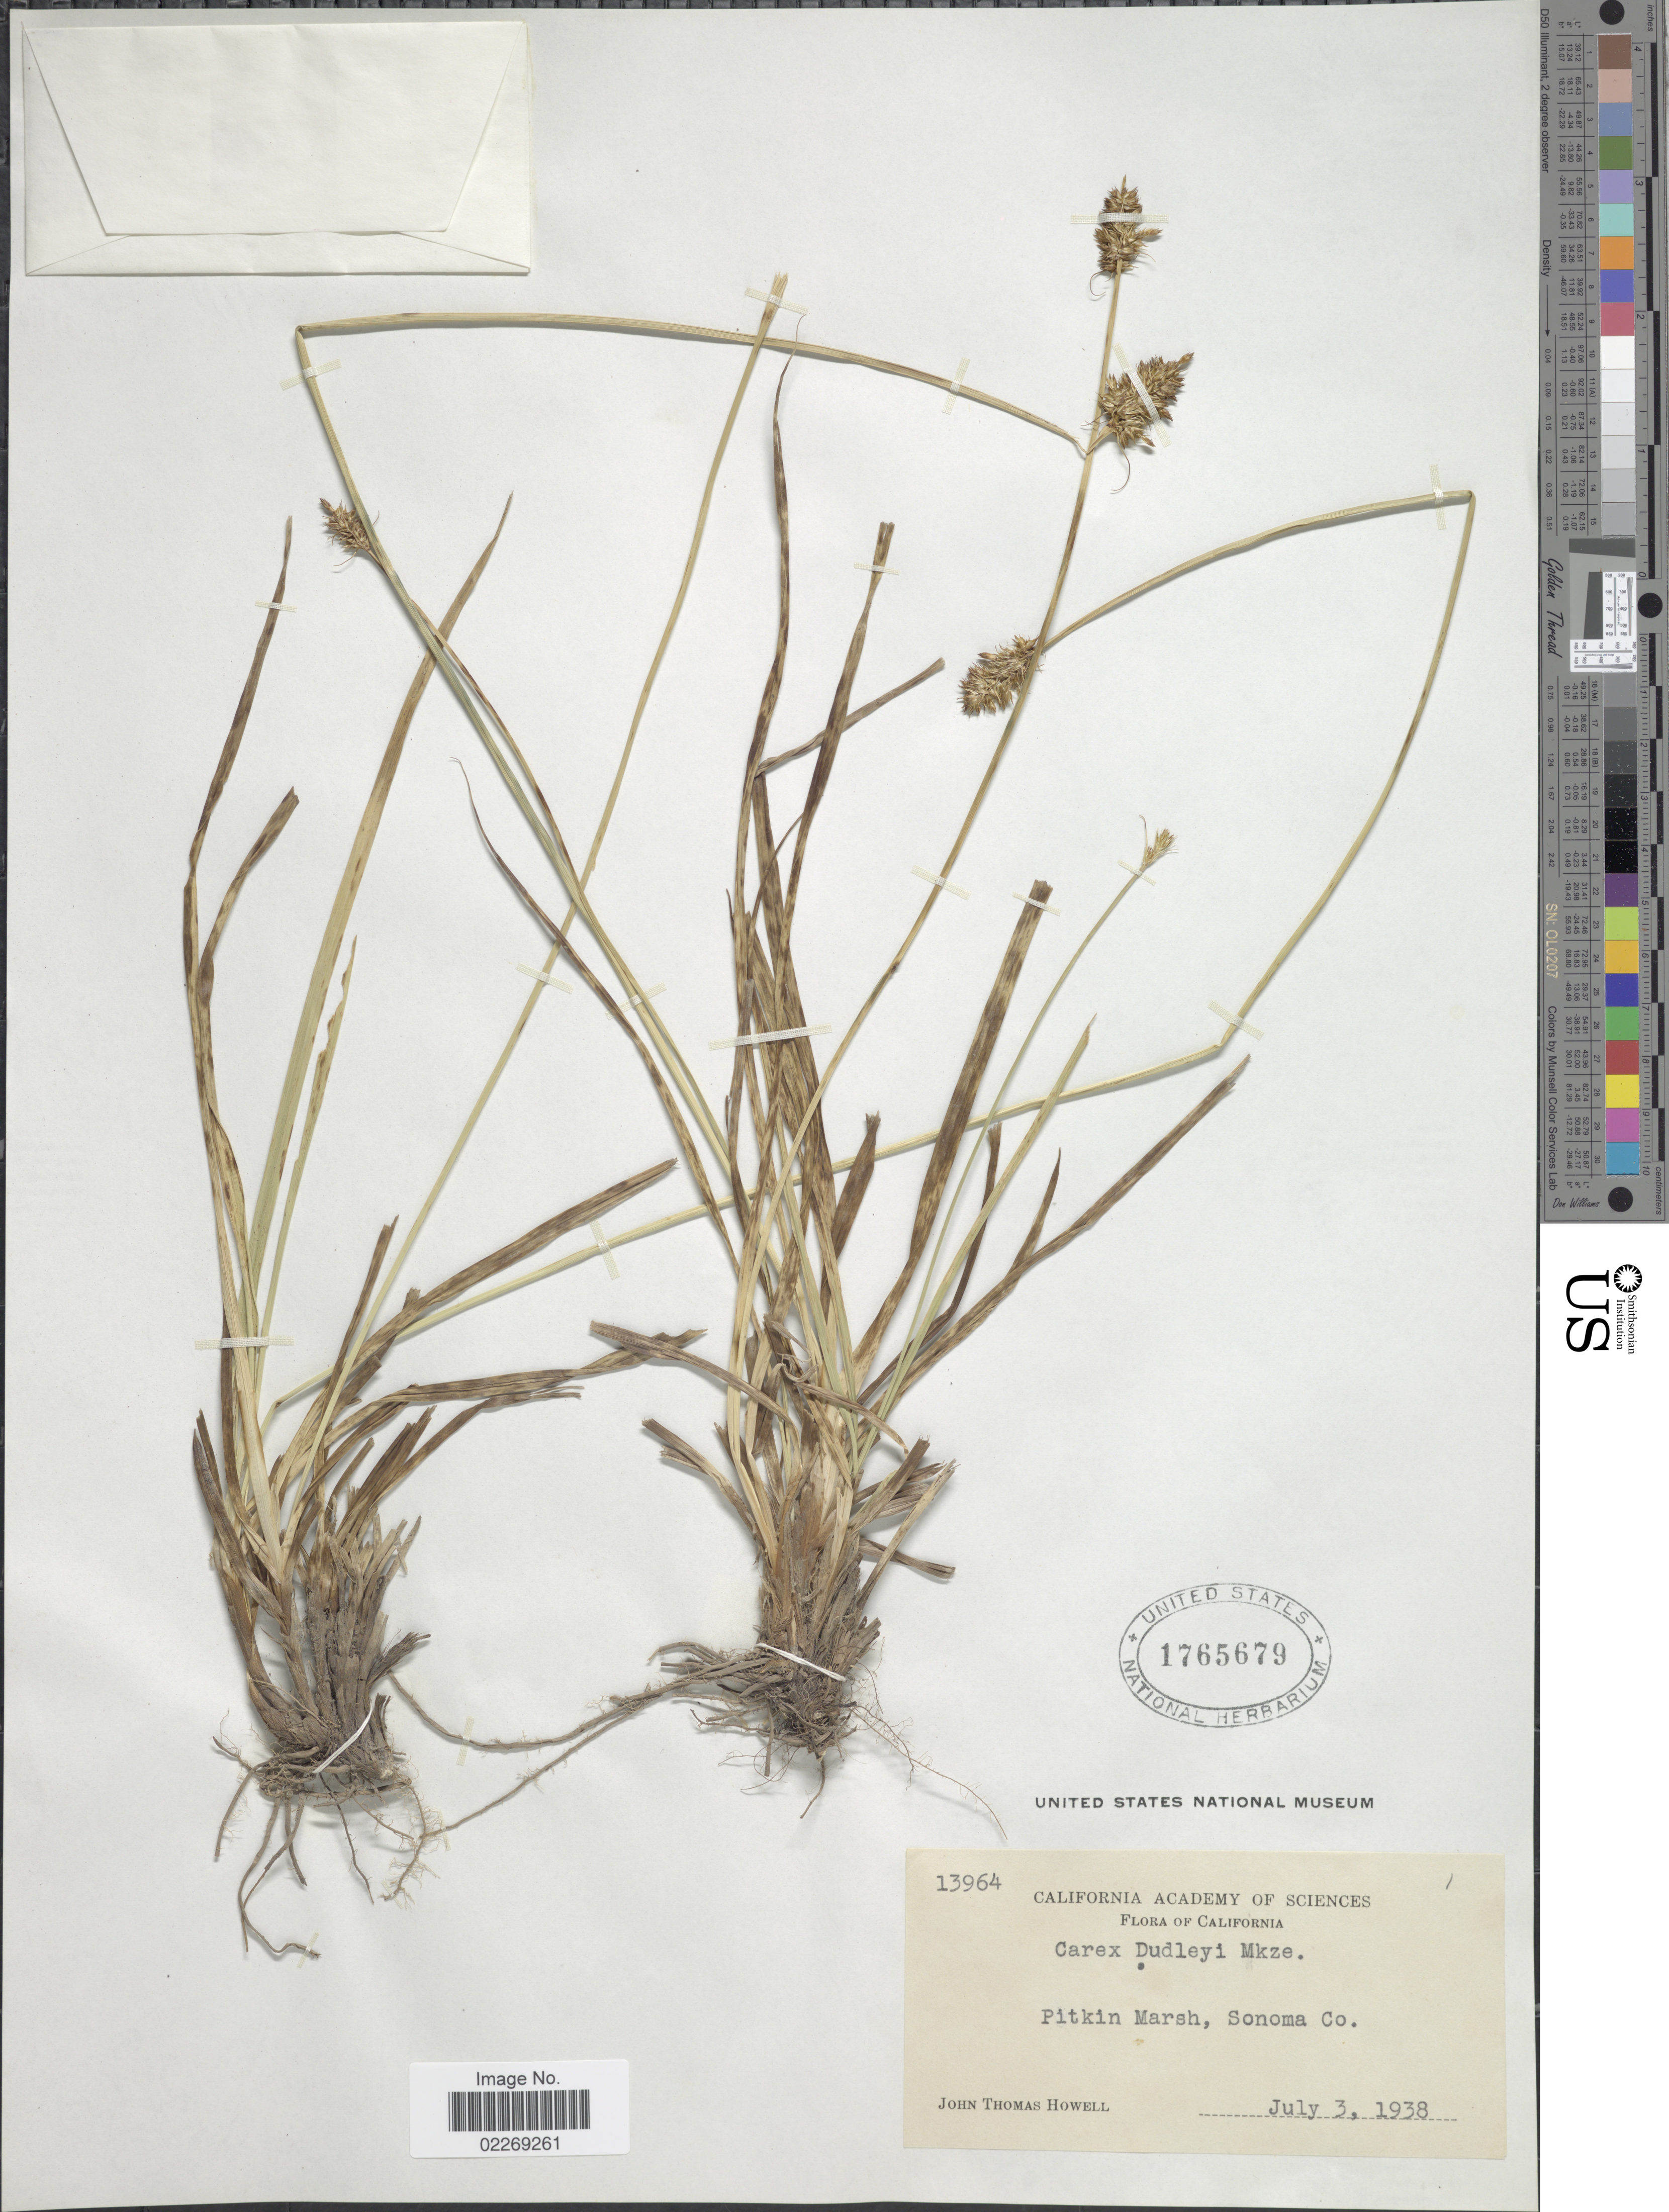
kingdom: Plantae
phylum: Tracheophyta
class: Liliopsida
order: Poales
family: Cyperaceae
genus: Carex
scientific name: Carex densa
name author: (L.H. Bailey) L.H. Bailey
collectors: J. T. Howell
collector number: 13964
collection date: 1938-07-03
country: United States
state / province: California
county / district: Sonoma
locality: Pitkin Marsh, Sonoma Co.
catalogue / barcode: US 1765679